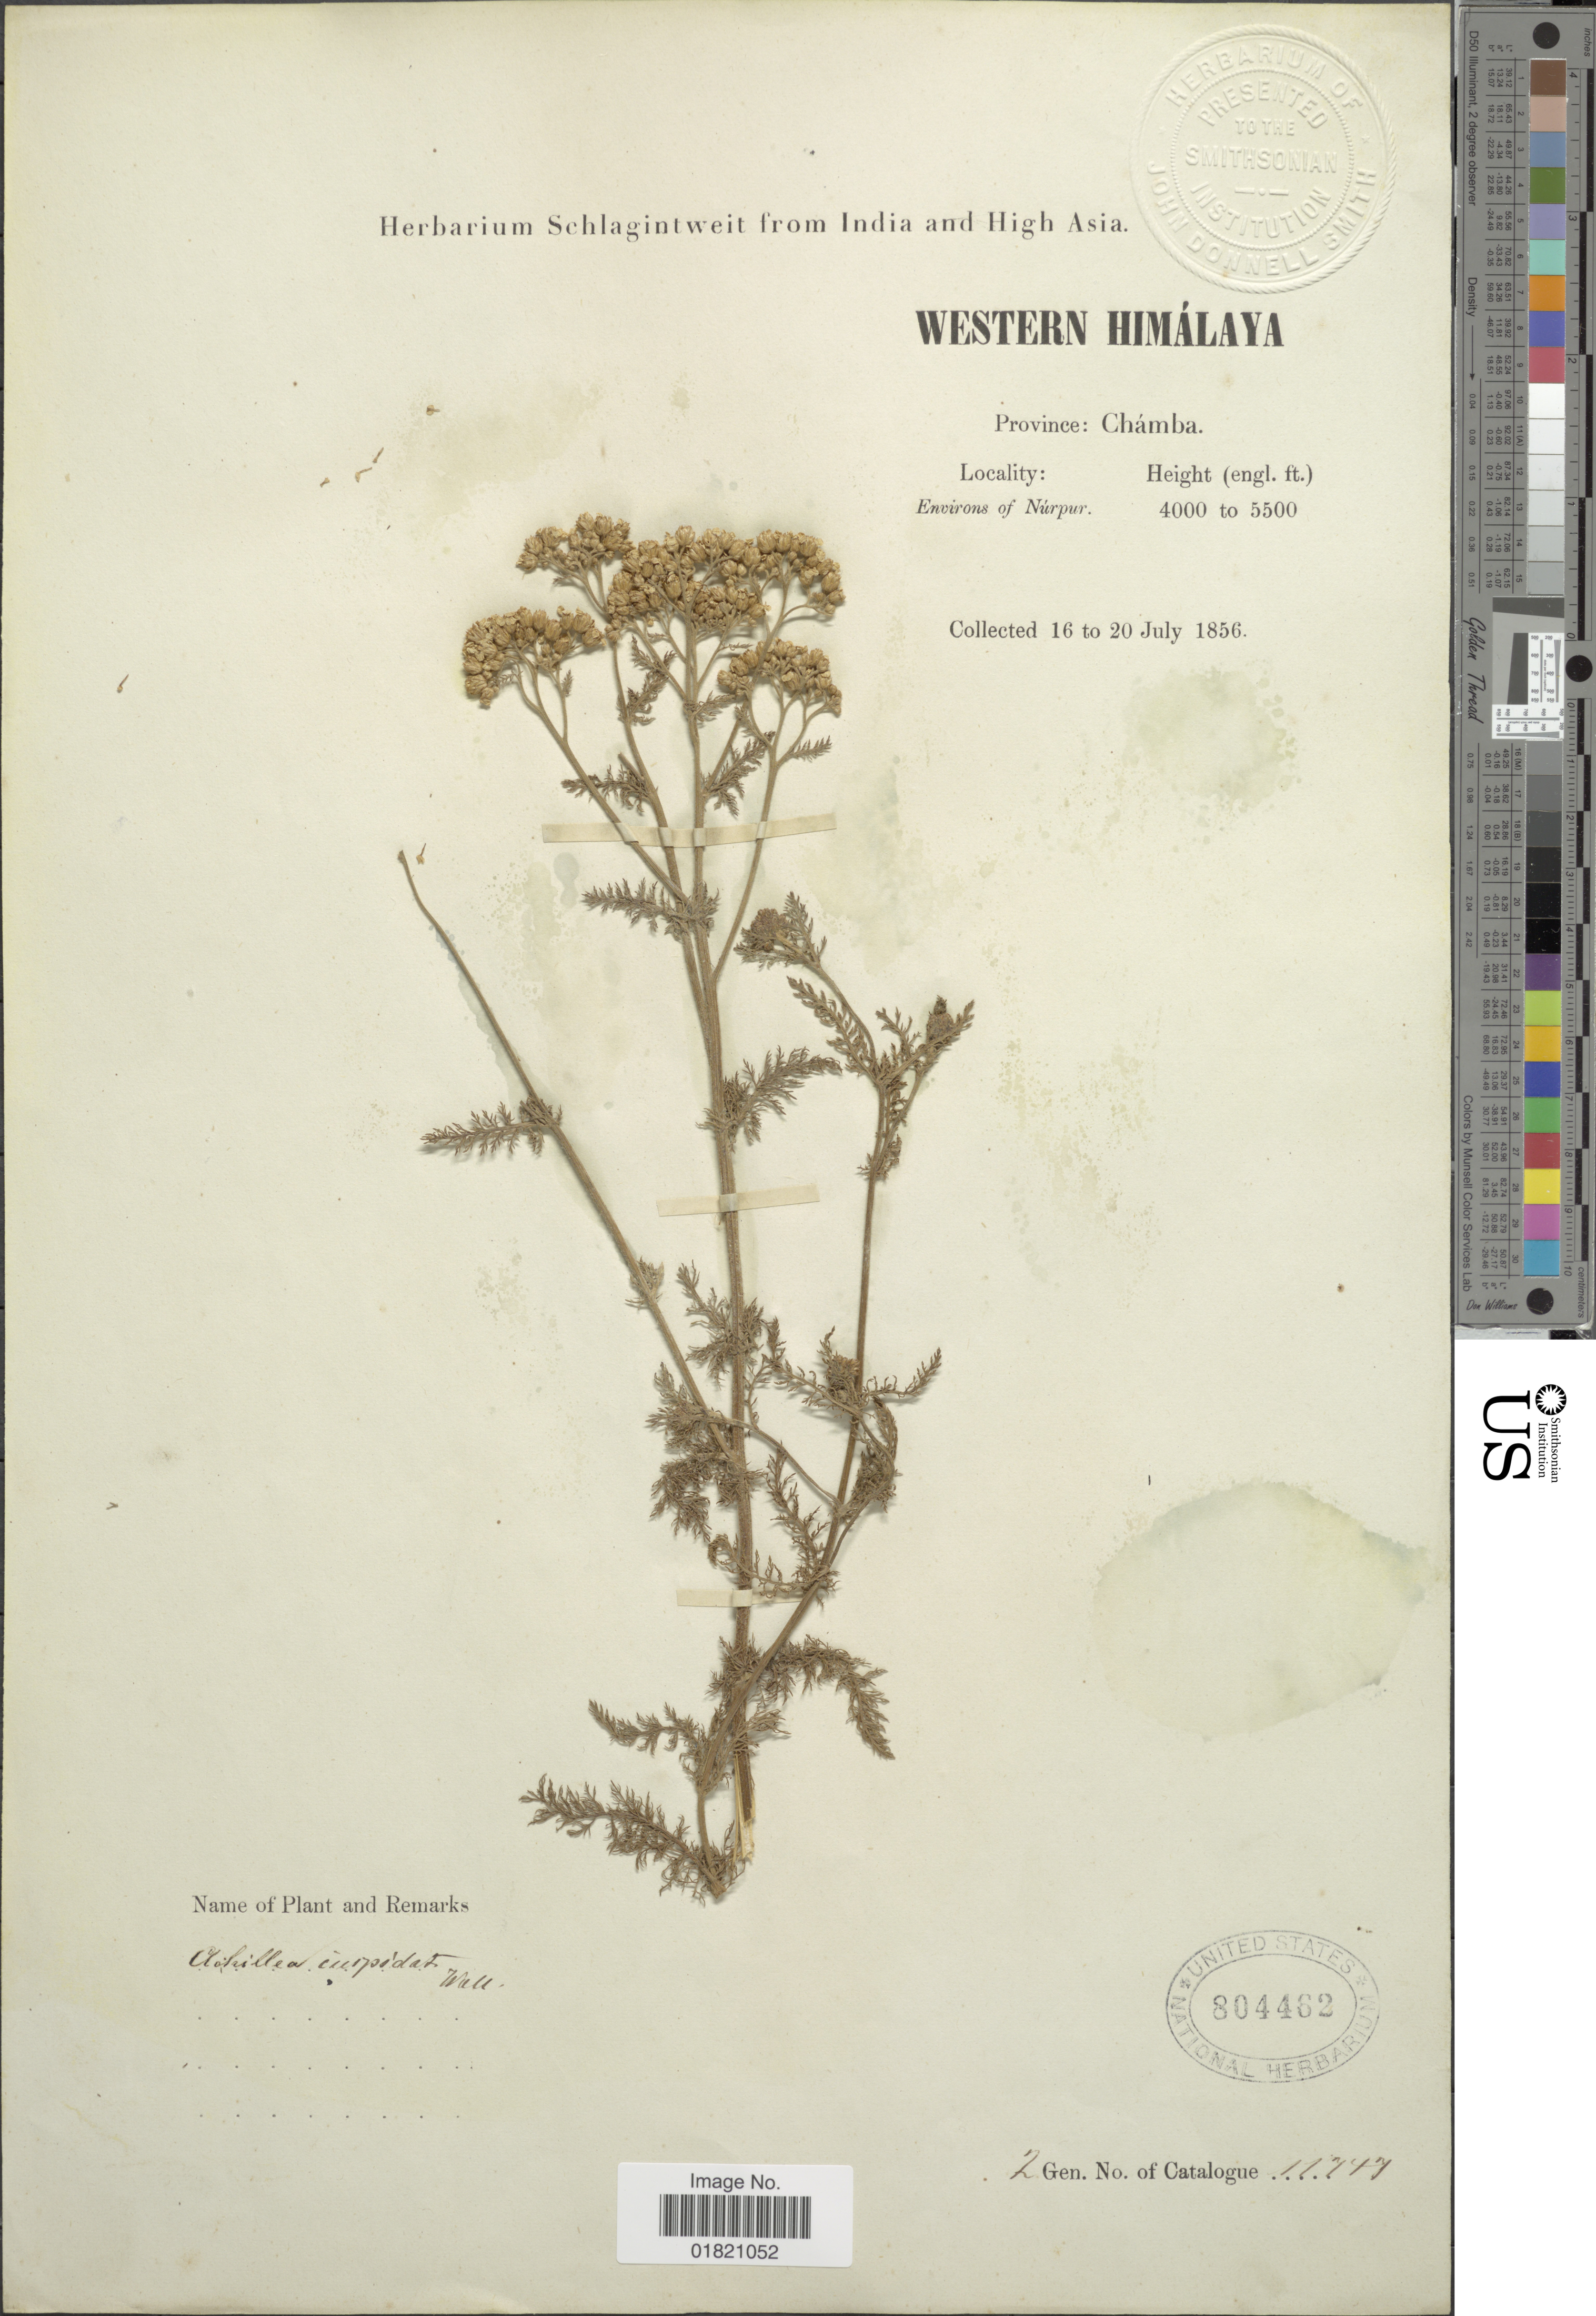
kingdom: Plantae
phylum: Tracheophyta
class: Magnoliopsida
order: Asterales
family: Asteraceae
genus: Achillea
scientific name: Achillea cuspidata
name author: Wall.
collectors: ex herb. Schlagintweit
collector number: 2?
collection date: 1856-07-16/1856-07-20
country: India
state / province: Jammu and Kashmir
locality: Western Himálaya. Province: Chámba. Environs of Núrpur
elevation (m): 1219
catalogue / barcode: US 804462